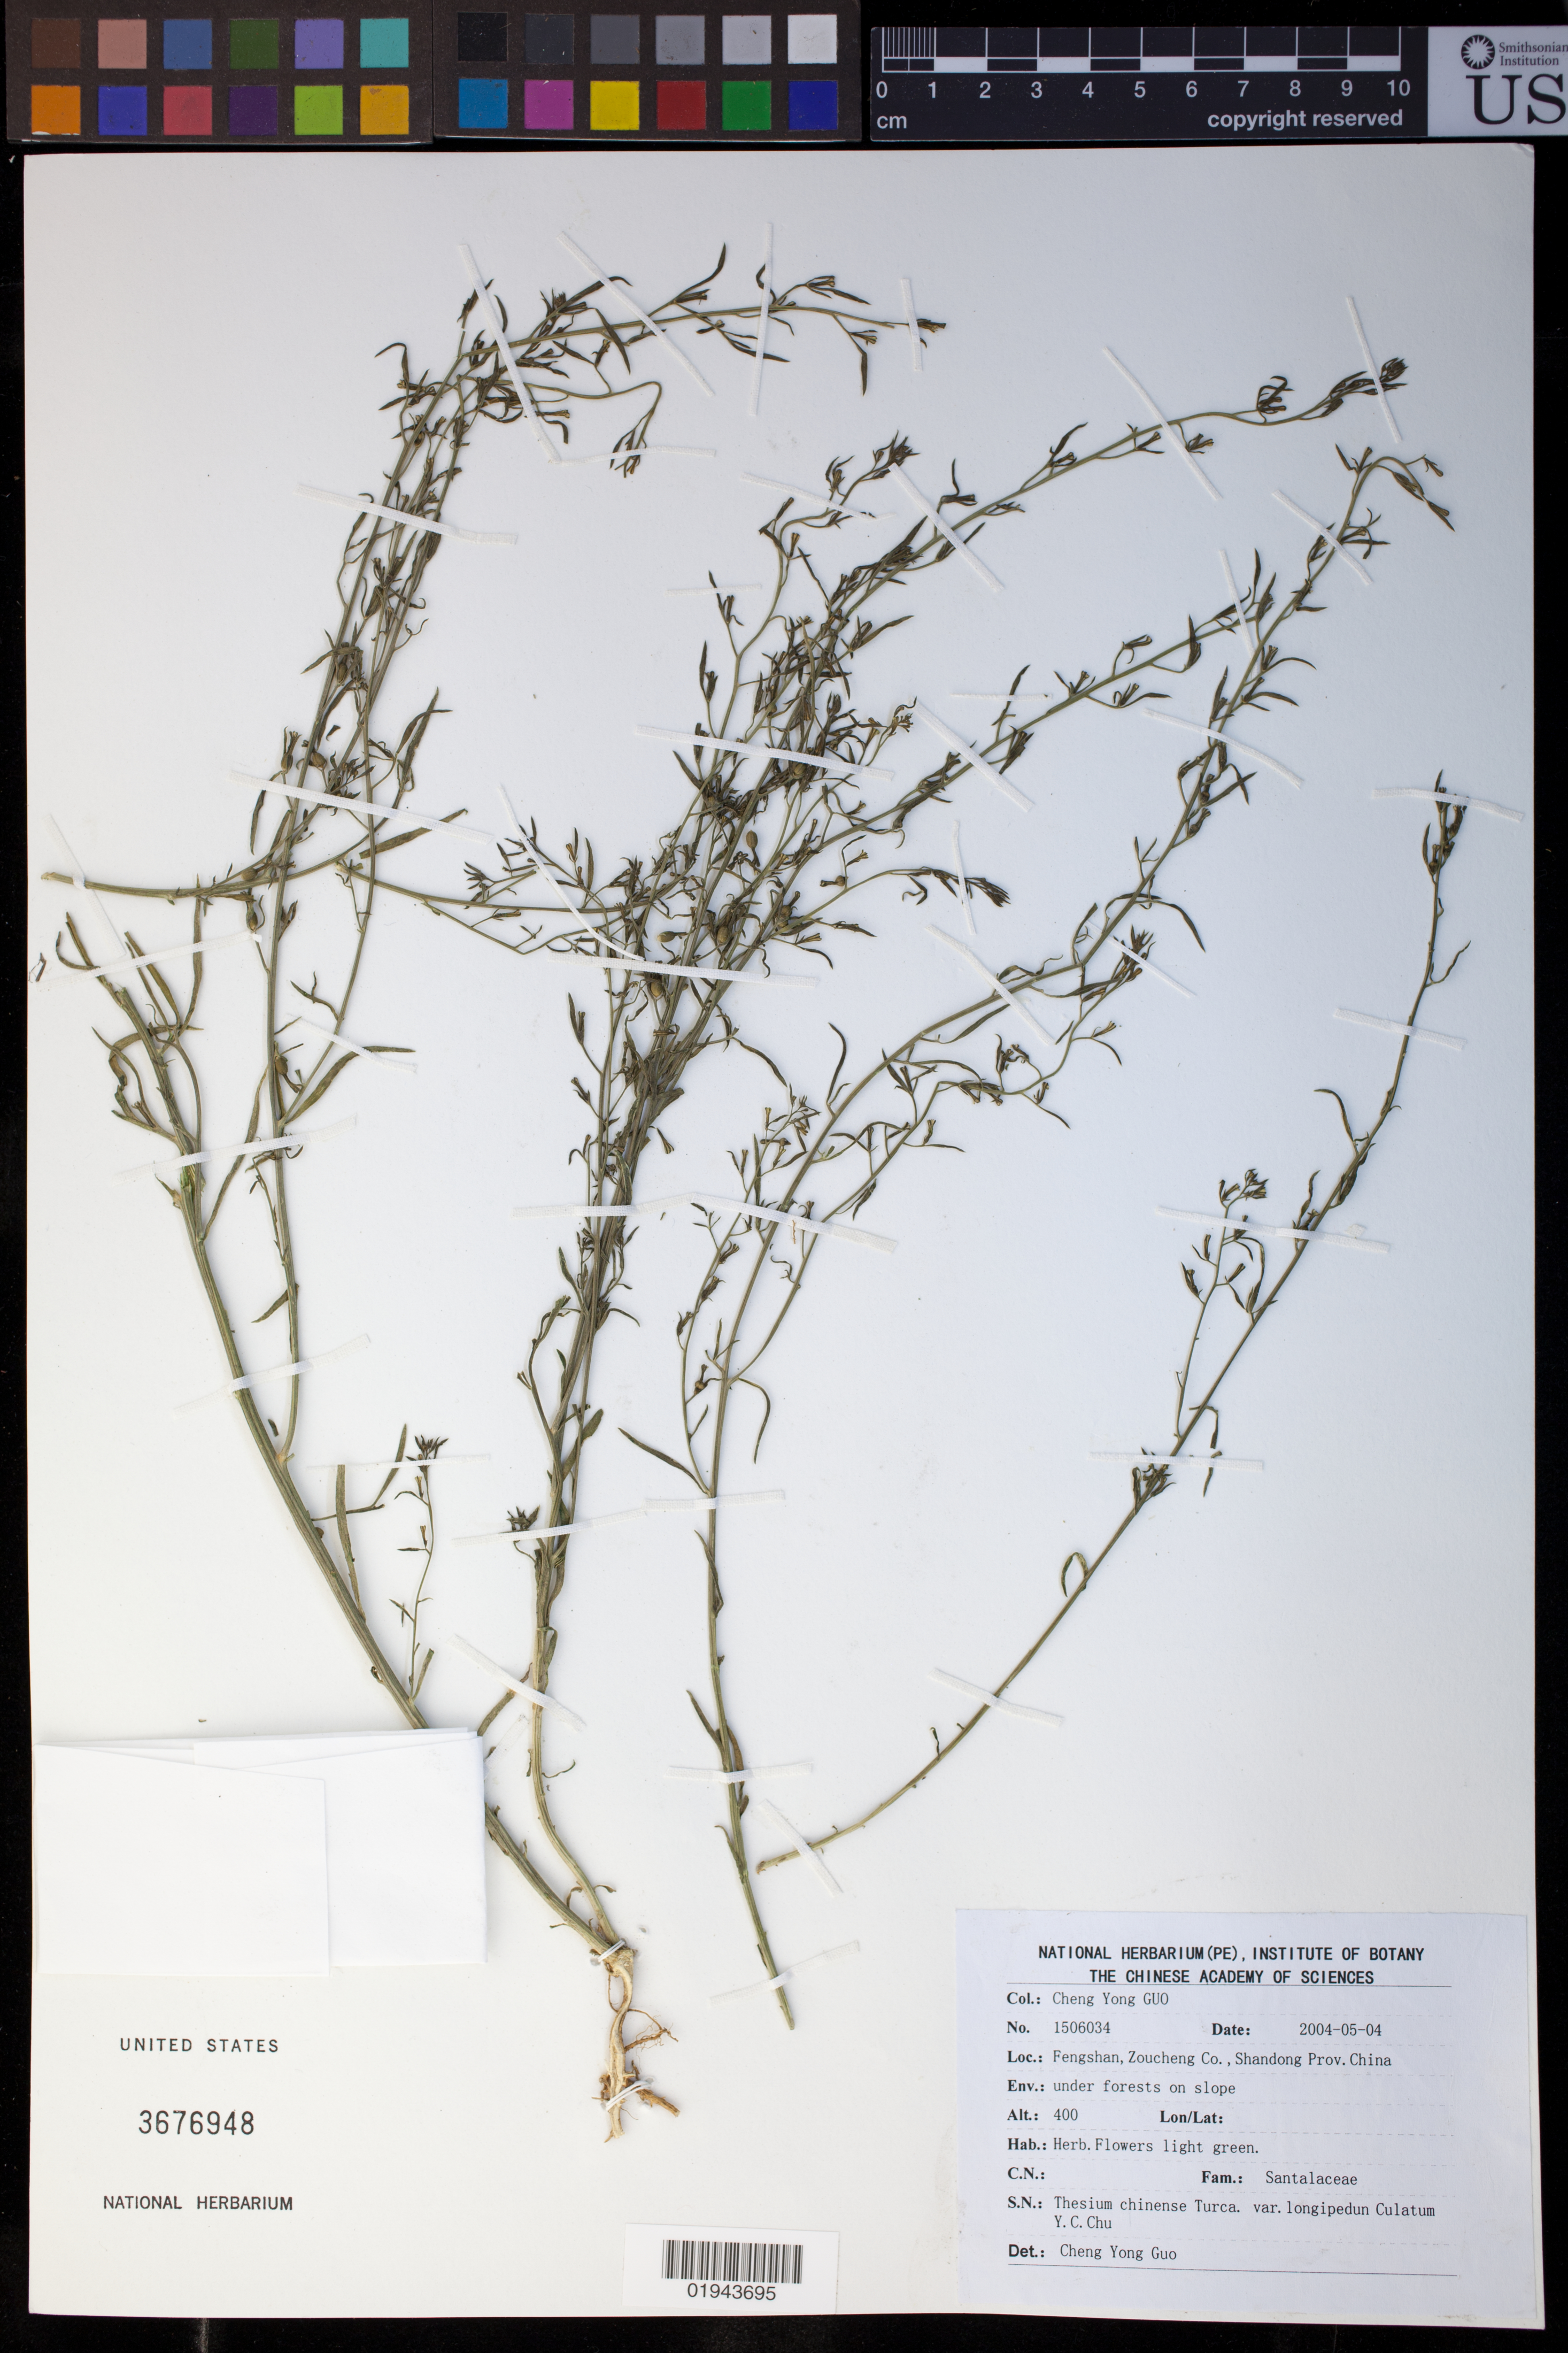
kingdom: Plantae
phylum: Tracheophyta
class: Magnoliopsida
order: Santalales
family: Thesiaceae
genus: Thesium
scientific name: Thesium chinense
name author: Turcz.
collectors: Guo Chengyong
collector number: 1506034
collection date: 2004-05-04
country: China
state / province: Shandong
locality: Fengshan, Zoucheng Co.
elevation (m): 122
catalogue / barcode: US 3676948